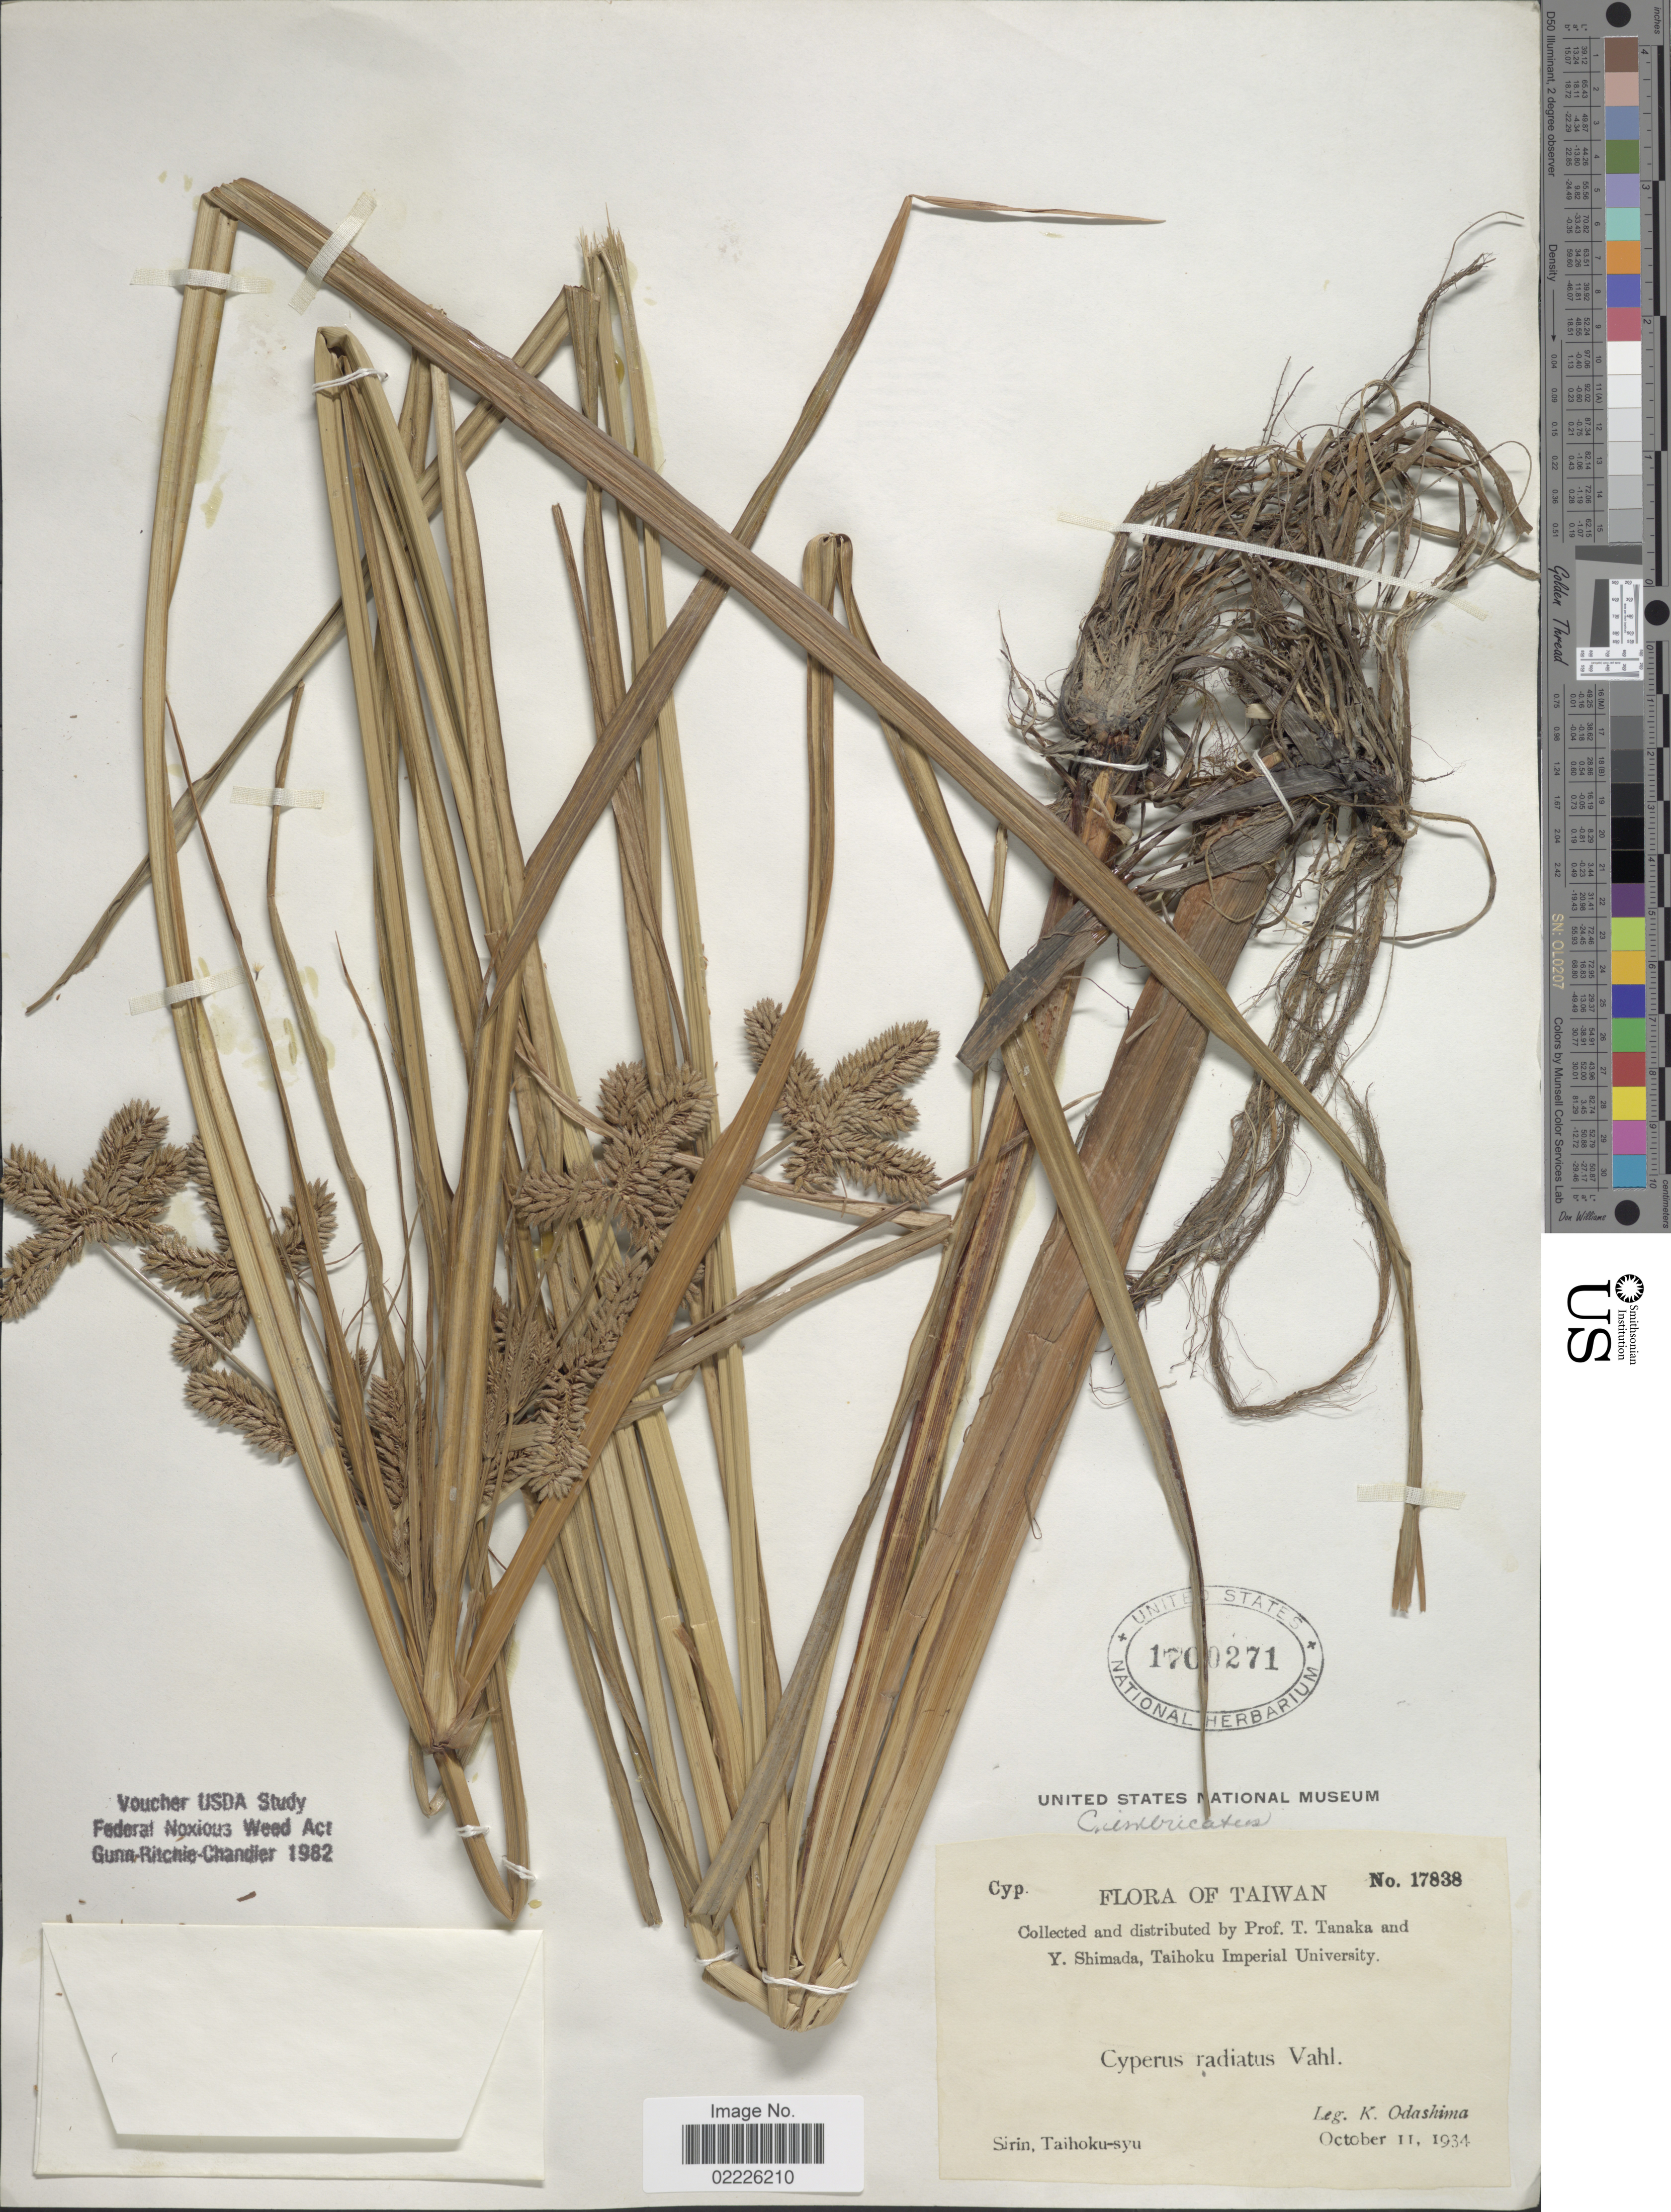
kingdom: Plantae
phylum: Tracheophyta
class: Liliopsida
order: Poales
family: Cyperaceae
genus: Cyperus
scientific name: Cyperus imbricatus Retz.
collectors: K. Odashima, T. Tanaka & Y. Shimada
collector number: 17838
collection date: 1934-10-11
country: Taiwan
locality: Taiwan. Sirin, Taihoku-syu.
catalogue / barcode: US 1700271